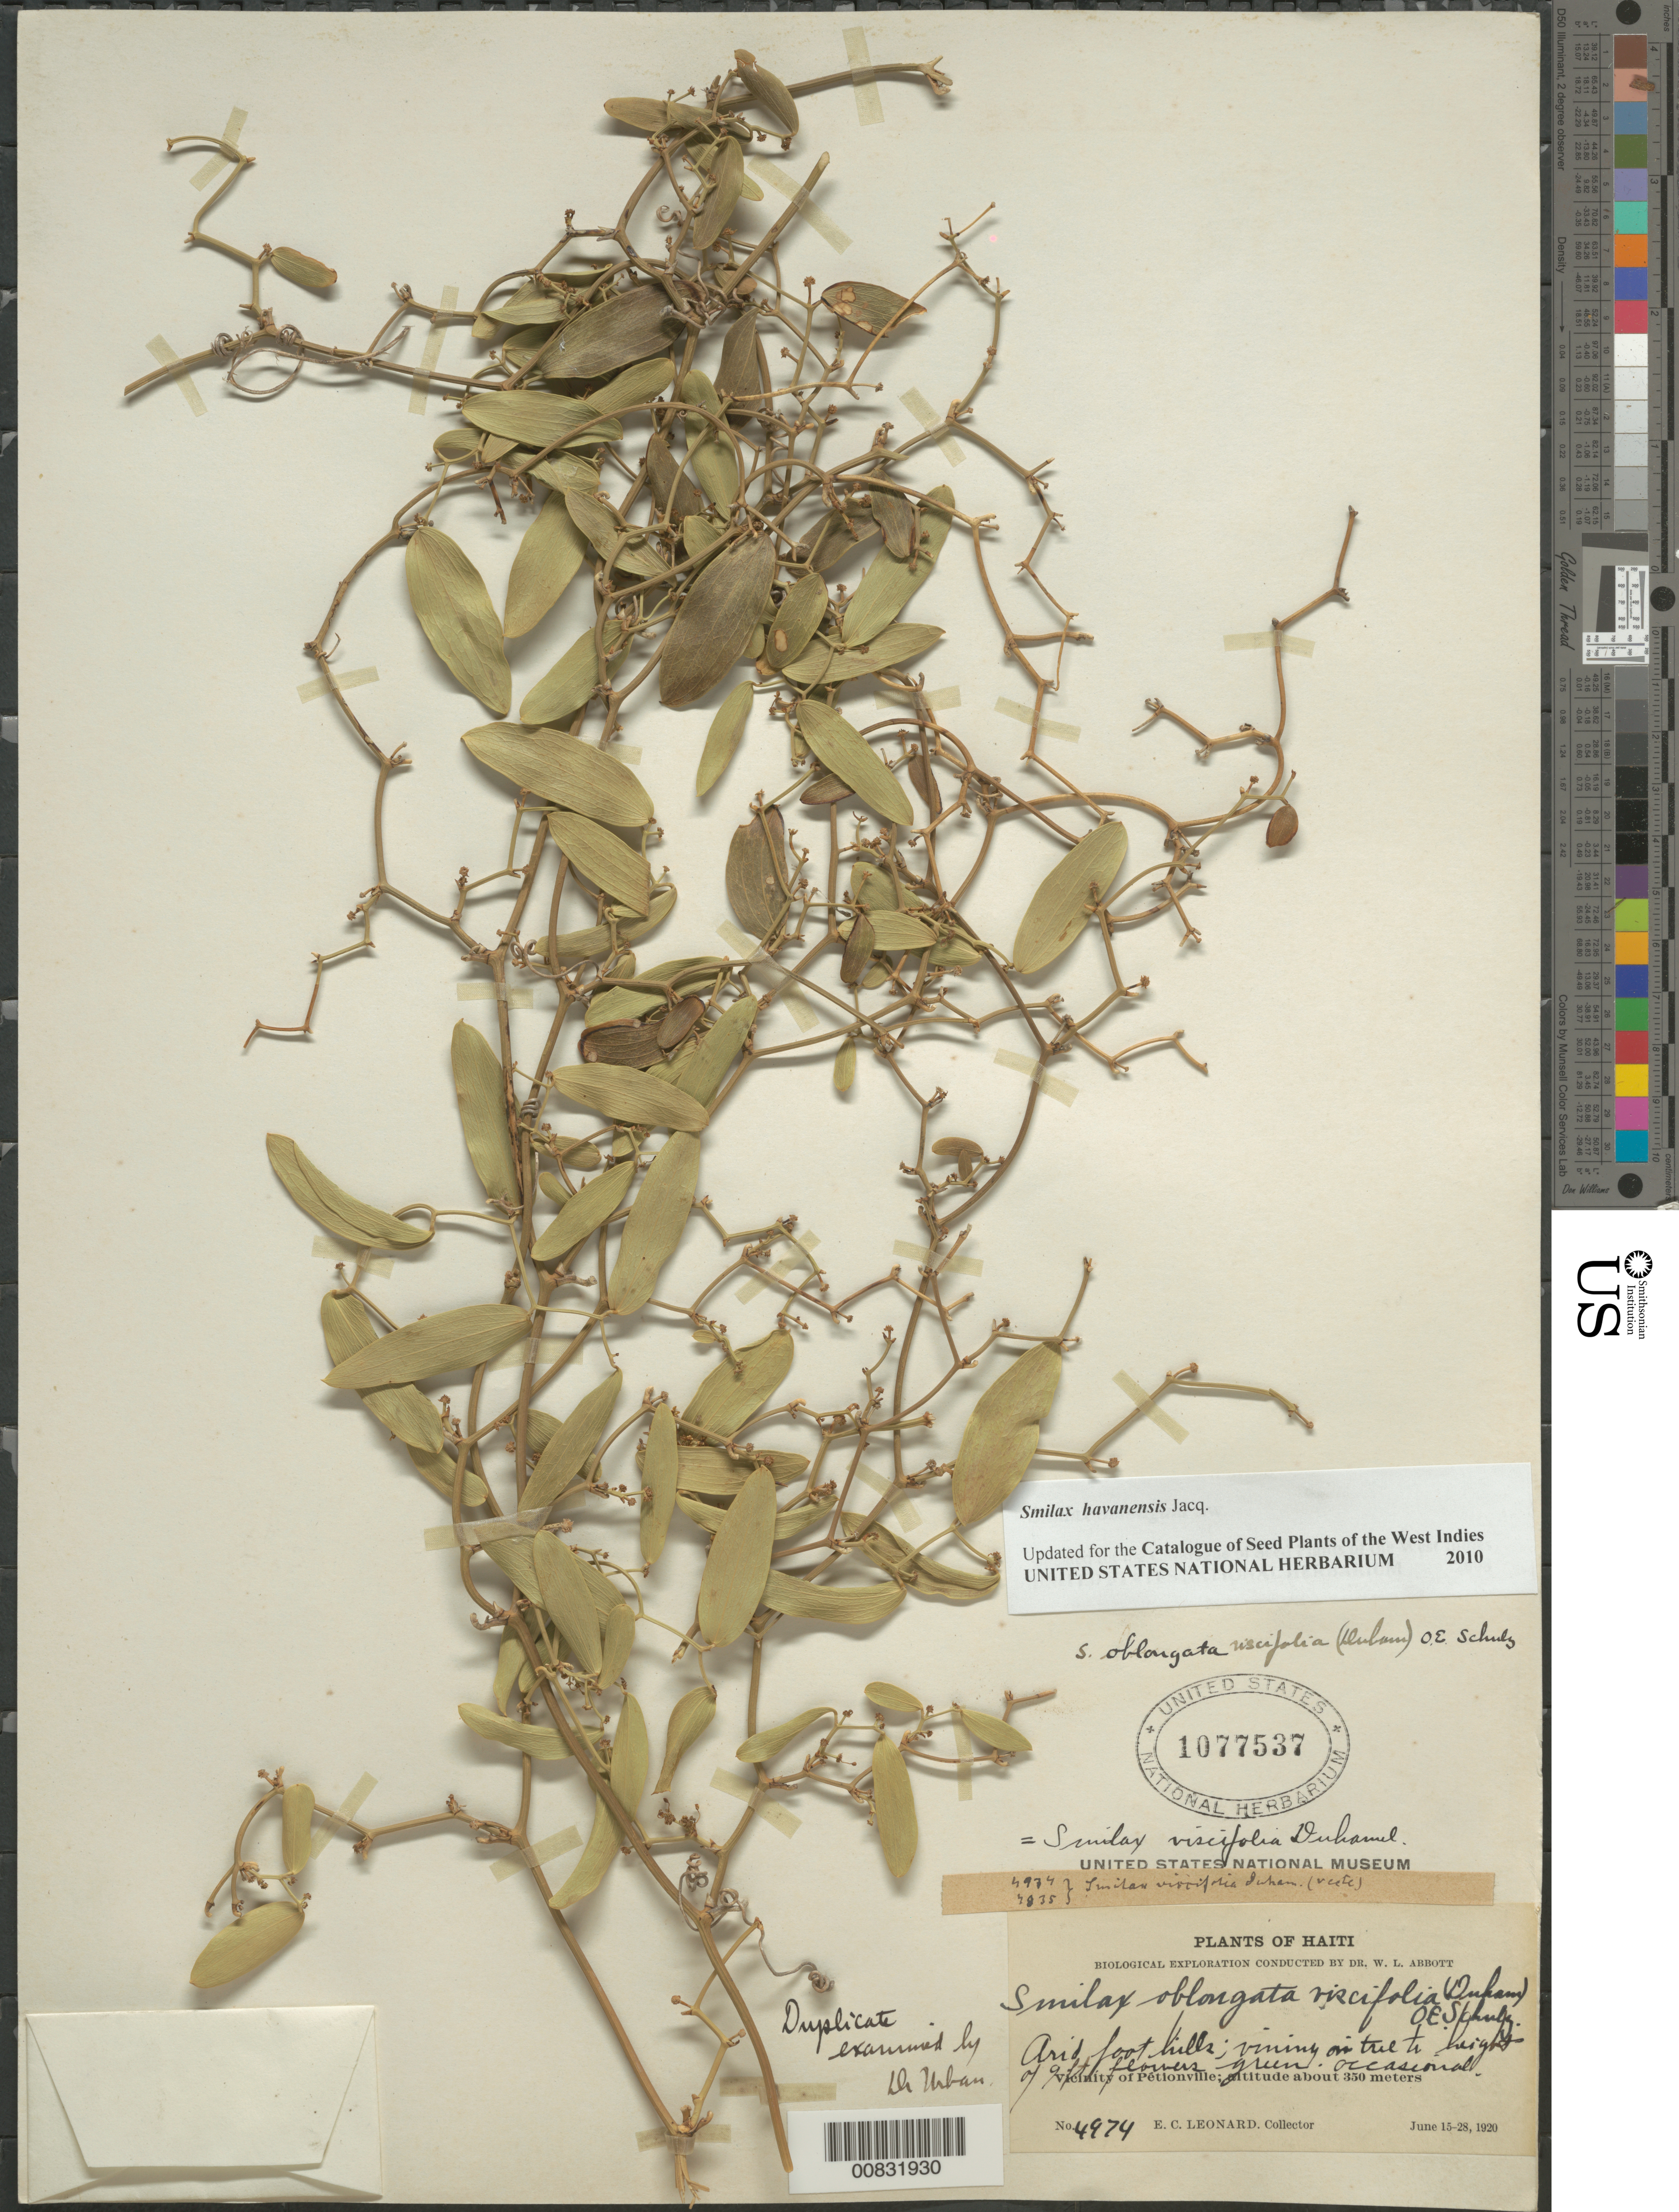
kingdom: Plantae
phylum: Tracheophyta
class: Liliopsida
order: Liliales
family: Smilacaceae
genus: Smilax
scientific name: Smilax havanensis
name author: Jacq.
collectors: E. C. Leonard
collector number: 4974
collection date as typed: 15 Jun 1920 to 28 Jun 1920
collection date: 1920-06-15/1920-06-28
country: Haiti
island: Hispaniola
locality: Vicinity of Pétionville.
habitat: Vining on tree; arid foothills.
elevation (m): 350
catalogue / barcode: US 1077537